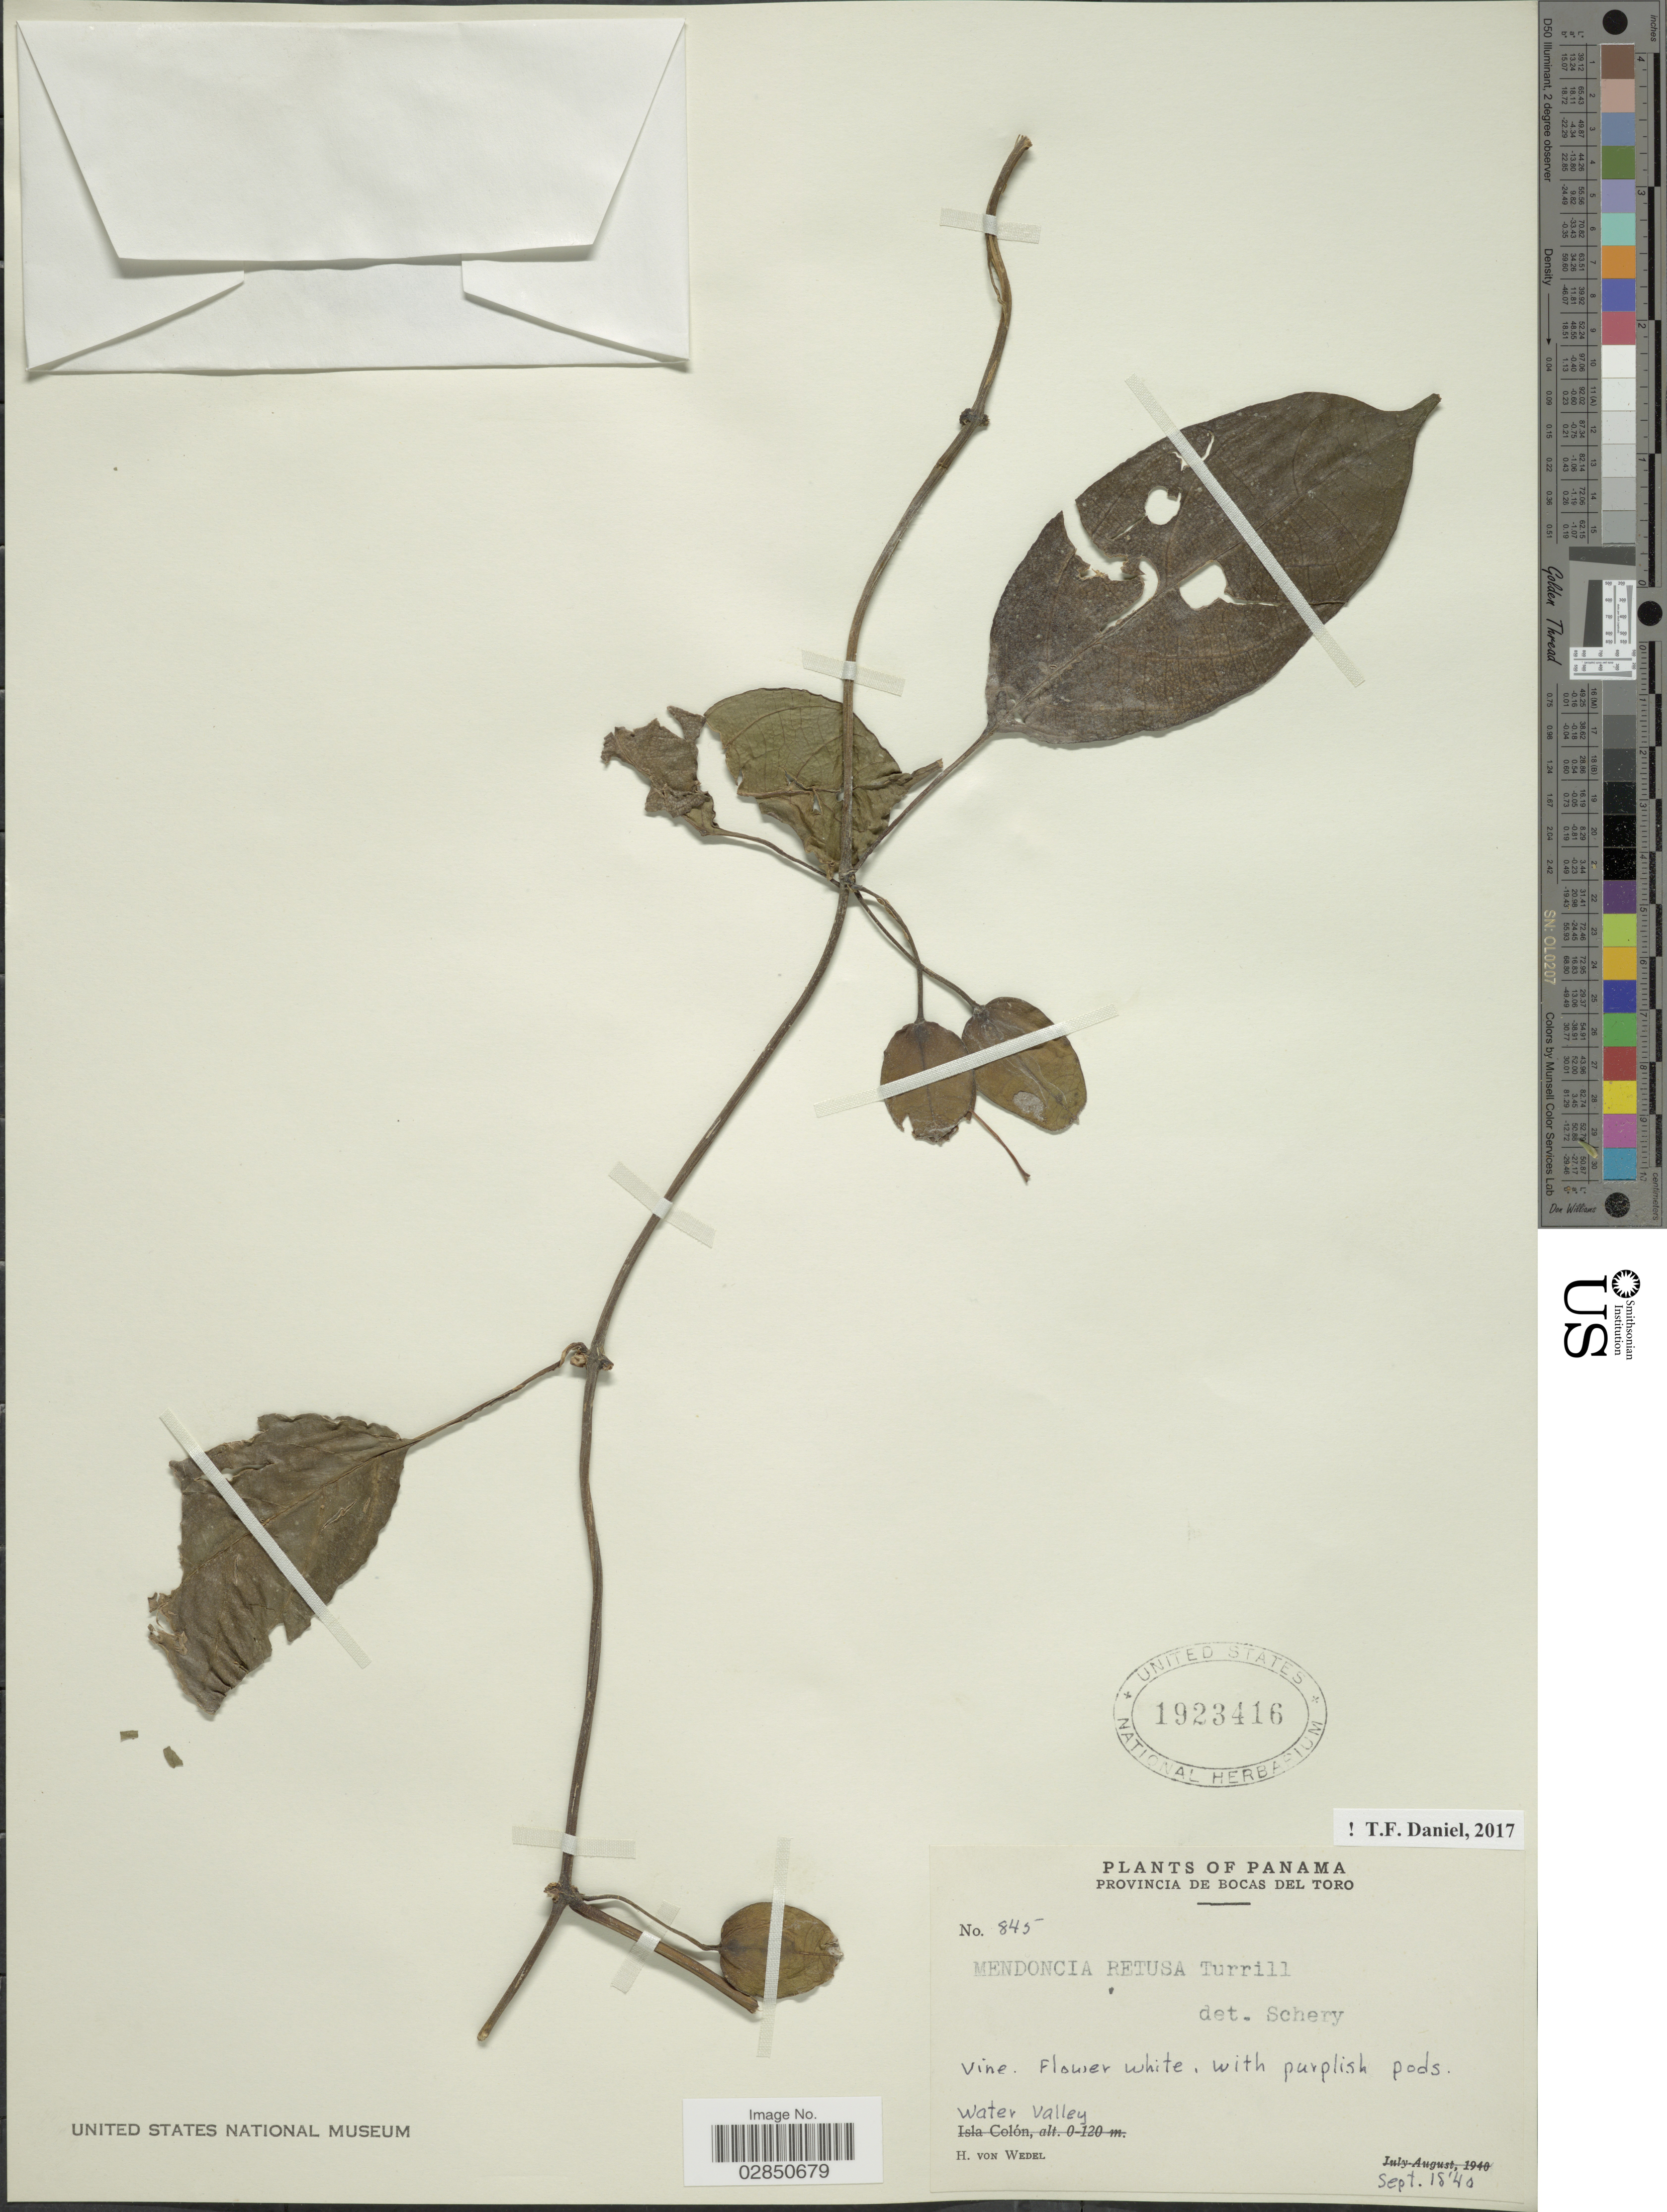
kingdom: Plantae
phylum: Tracheophyta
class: Magnoliopsida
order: Lamiales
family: Acanthaceae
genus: Mendoncia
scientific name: Mendoncia retusa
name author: Turrill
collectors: H. von Wedel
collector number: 845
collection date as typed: Transcribed d/m/y: 18/9/40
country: Panama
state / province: Bocas del Toro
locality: Provincia De Bocas Del Toro, Water Valley.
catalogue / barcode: US 1923416